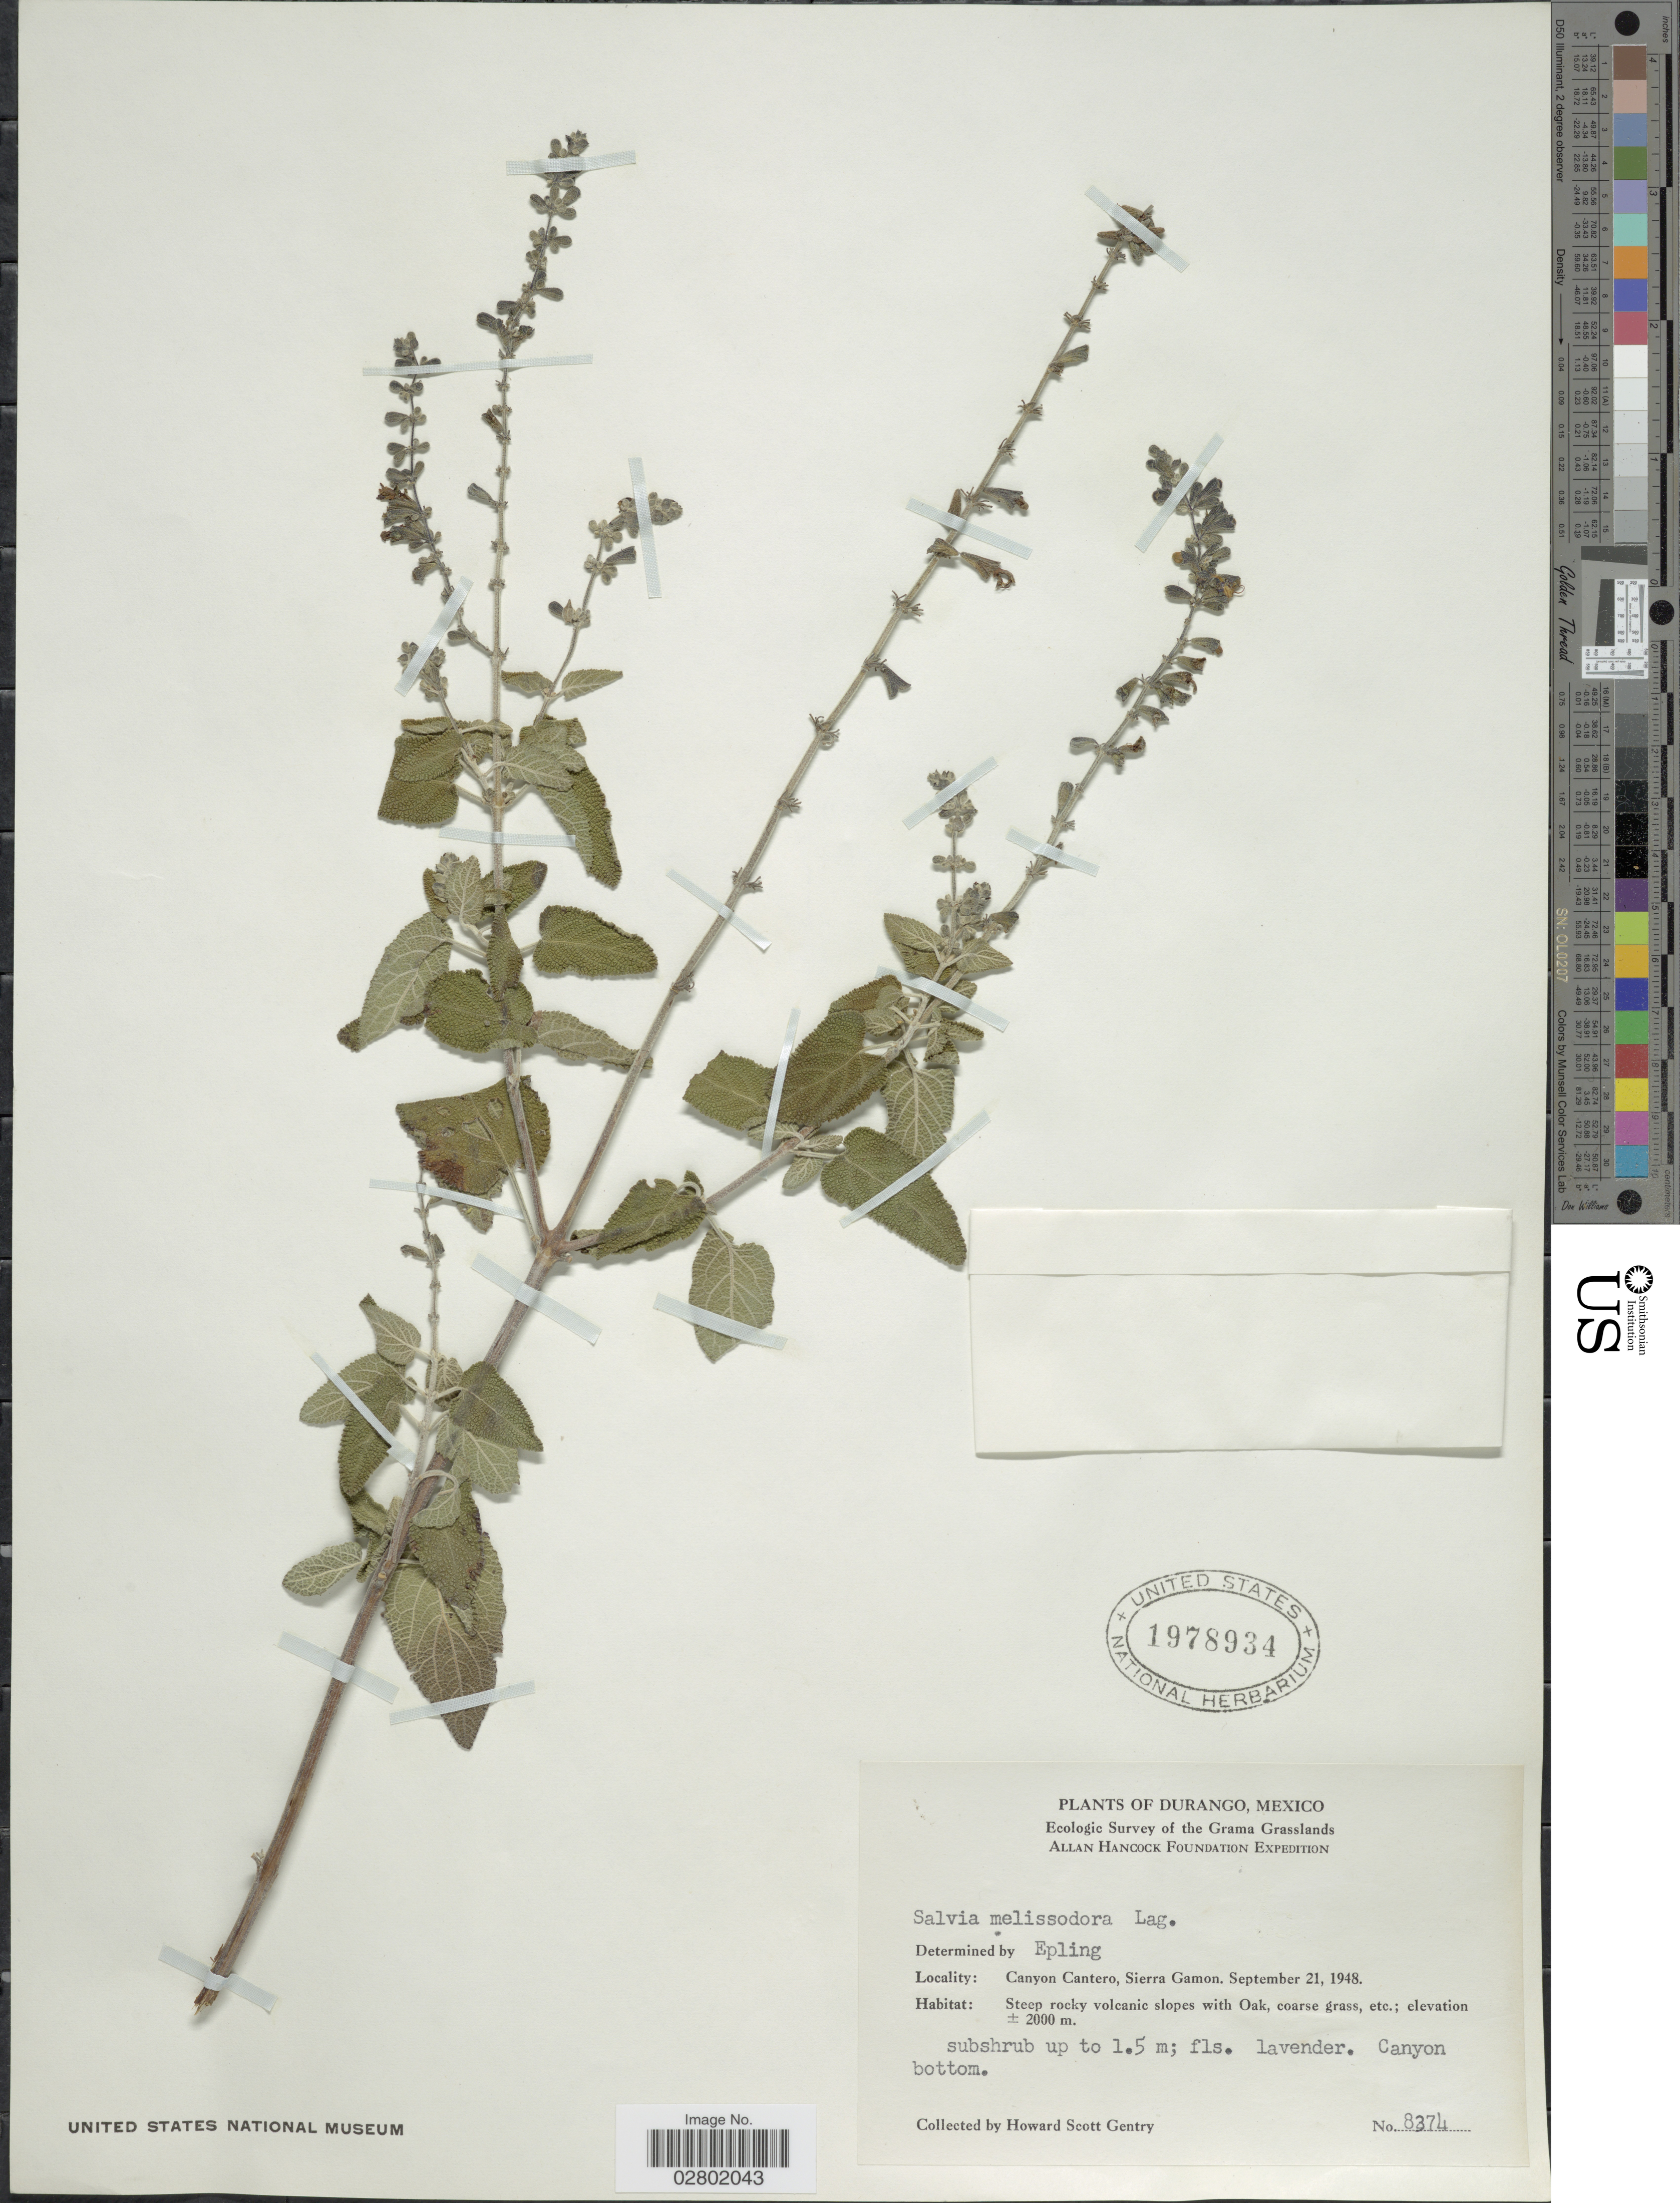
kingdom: Plantae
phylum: Tracheophyta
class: Magnoliopsida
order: Lamiales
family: Lamiaceae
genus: Salvia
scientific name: Salvia melissodora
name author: Lag.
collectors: H. S. Gentry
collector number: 8374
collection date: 1948-09-21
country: Mexico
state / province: Durango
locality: Canyon Cantero, Sierra Gamon.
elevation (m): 2000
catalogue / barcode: US 1978934